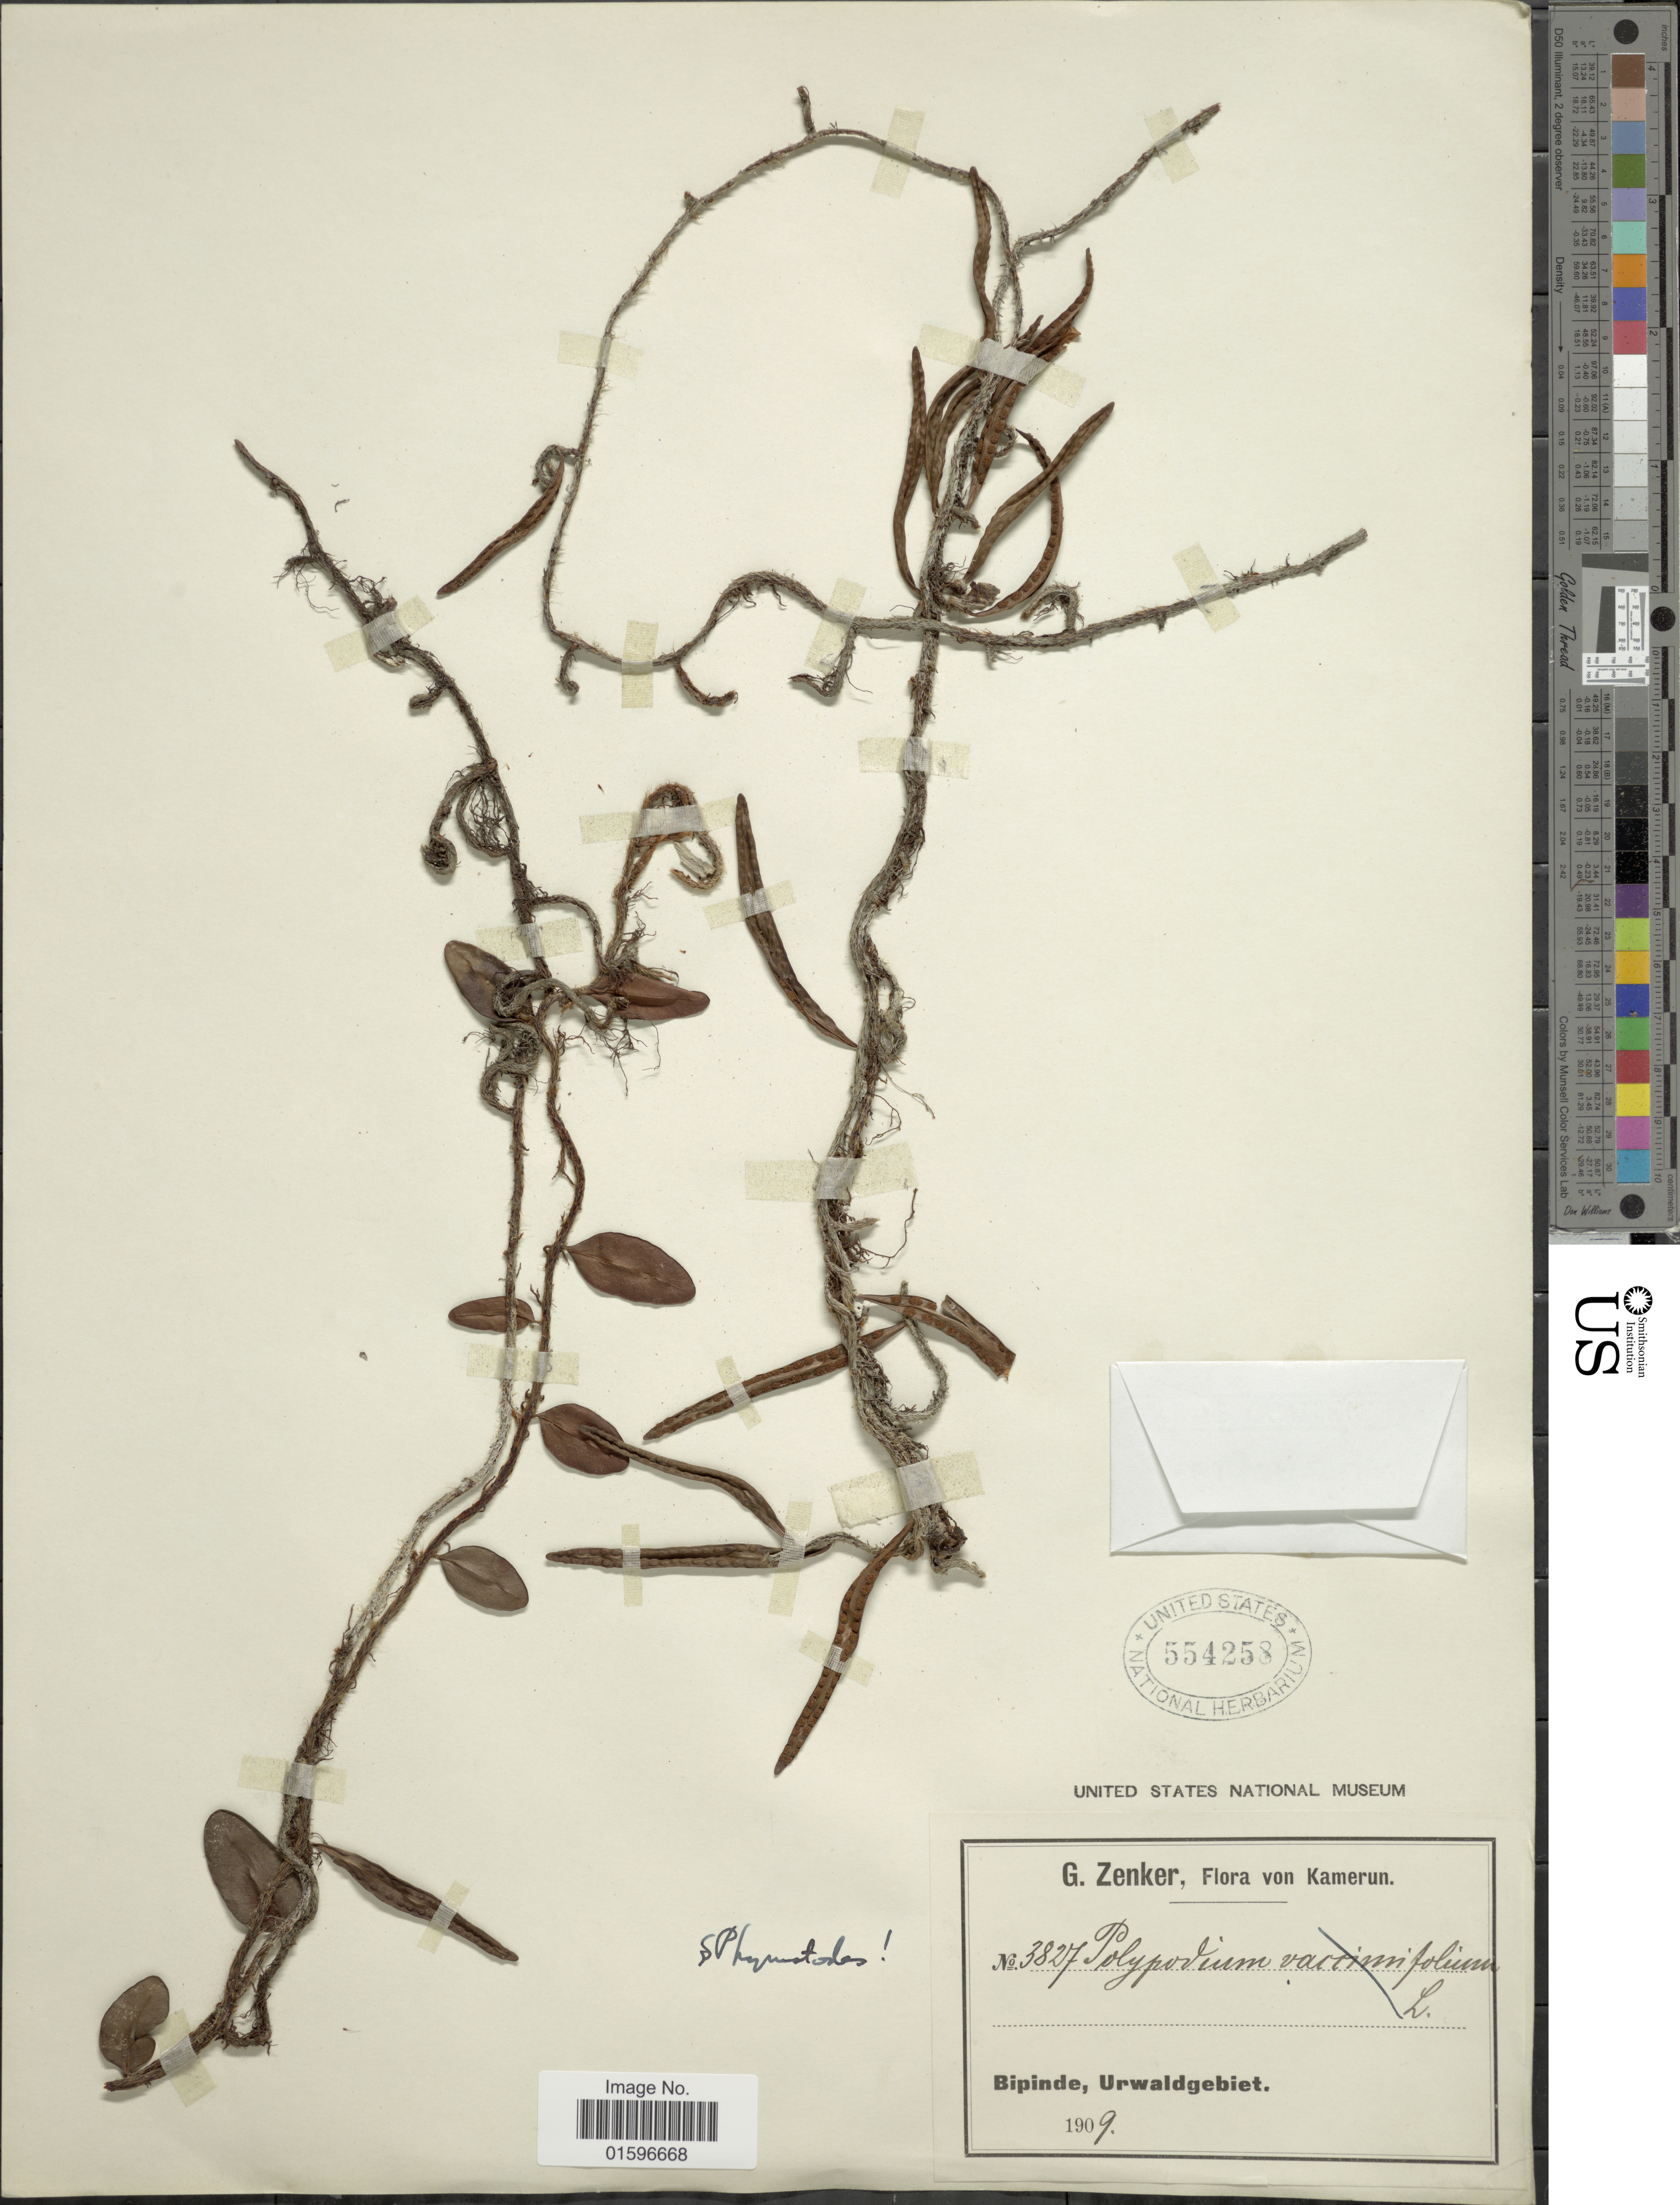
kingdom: Plantae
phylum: Tracheophyta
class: Polypodiopsida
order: Polypodiales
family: Polypodiaceae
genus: Polypodium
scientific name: Polypodium lycopodioides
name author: L.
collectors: G. A. Zenker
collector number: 3827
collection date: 1909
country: Cameroon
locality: Kamerun, Bipinde, Urwaldgebiet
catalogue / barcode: US 554258